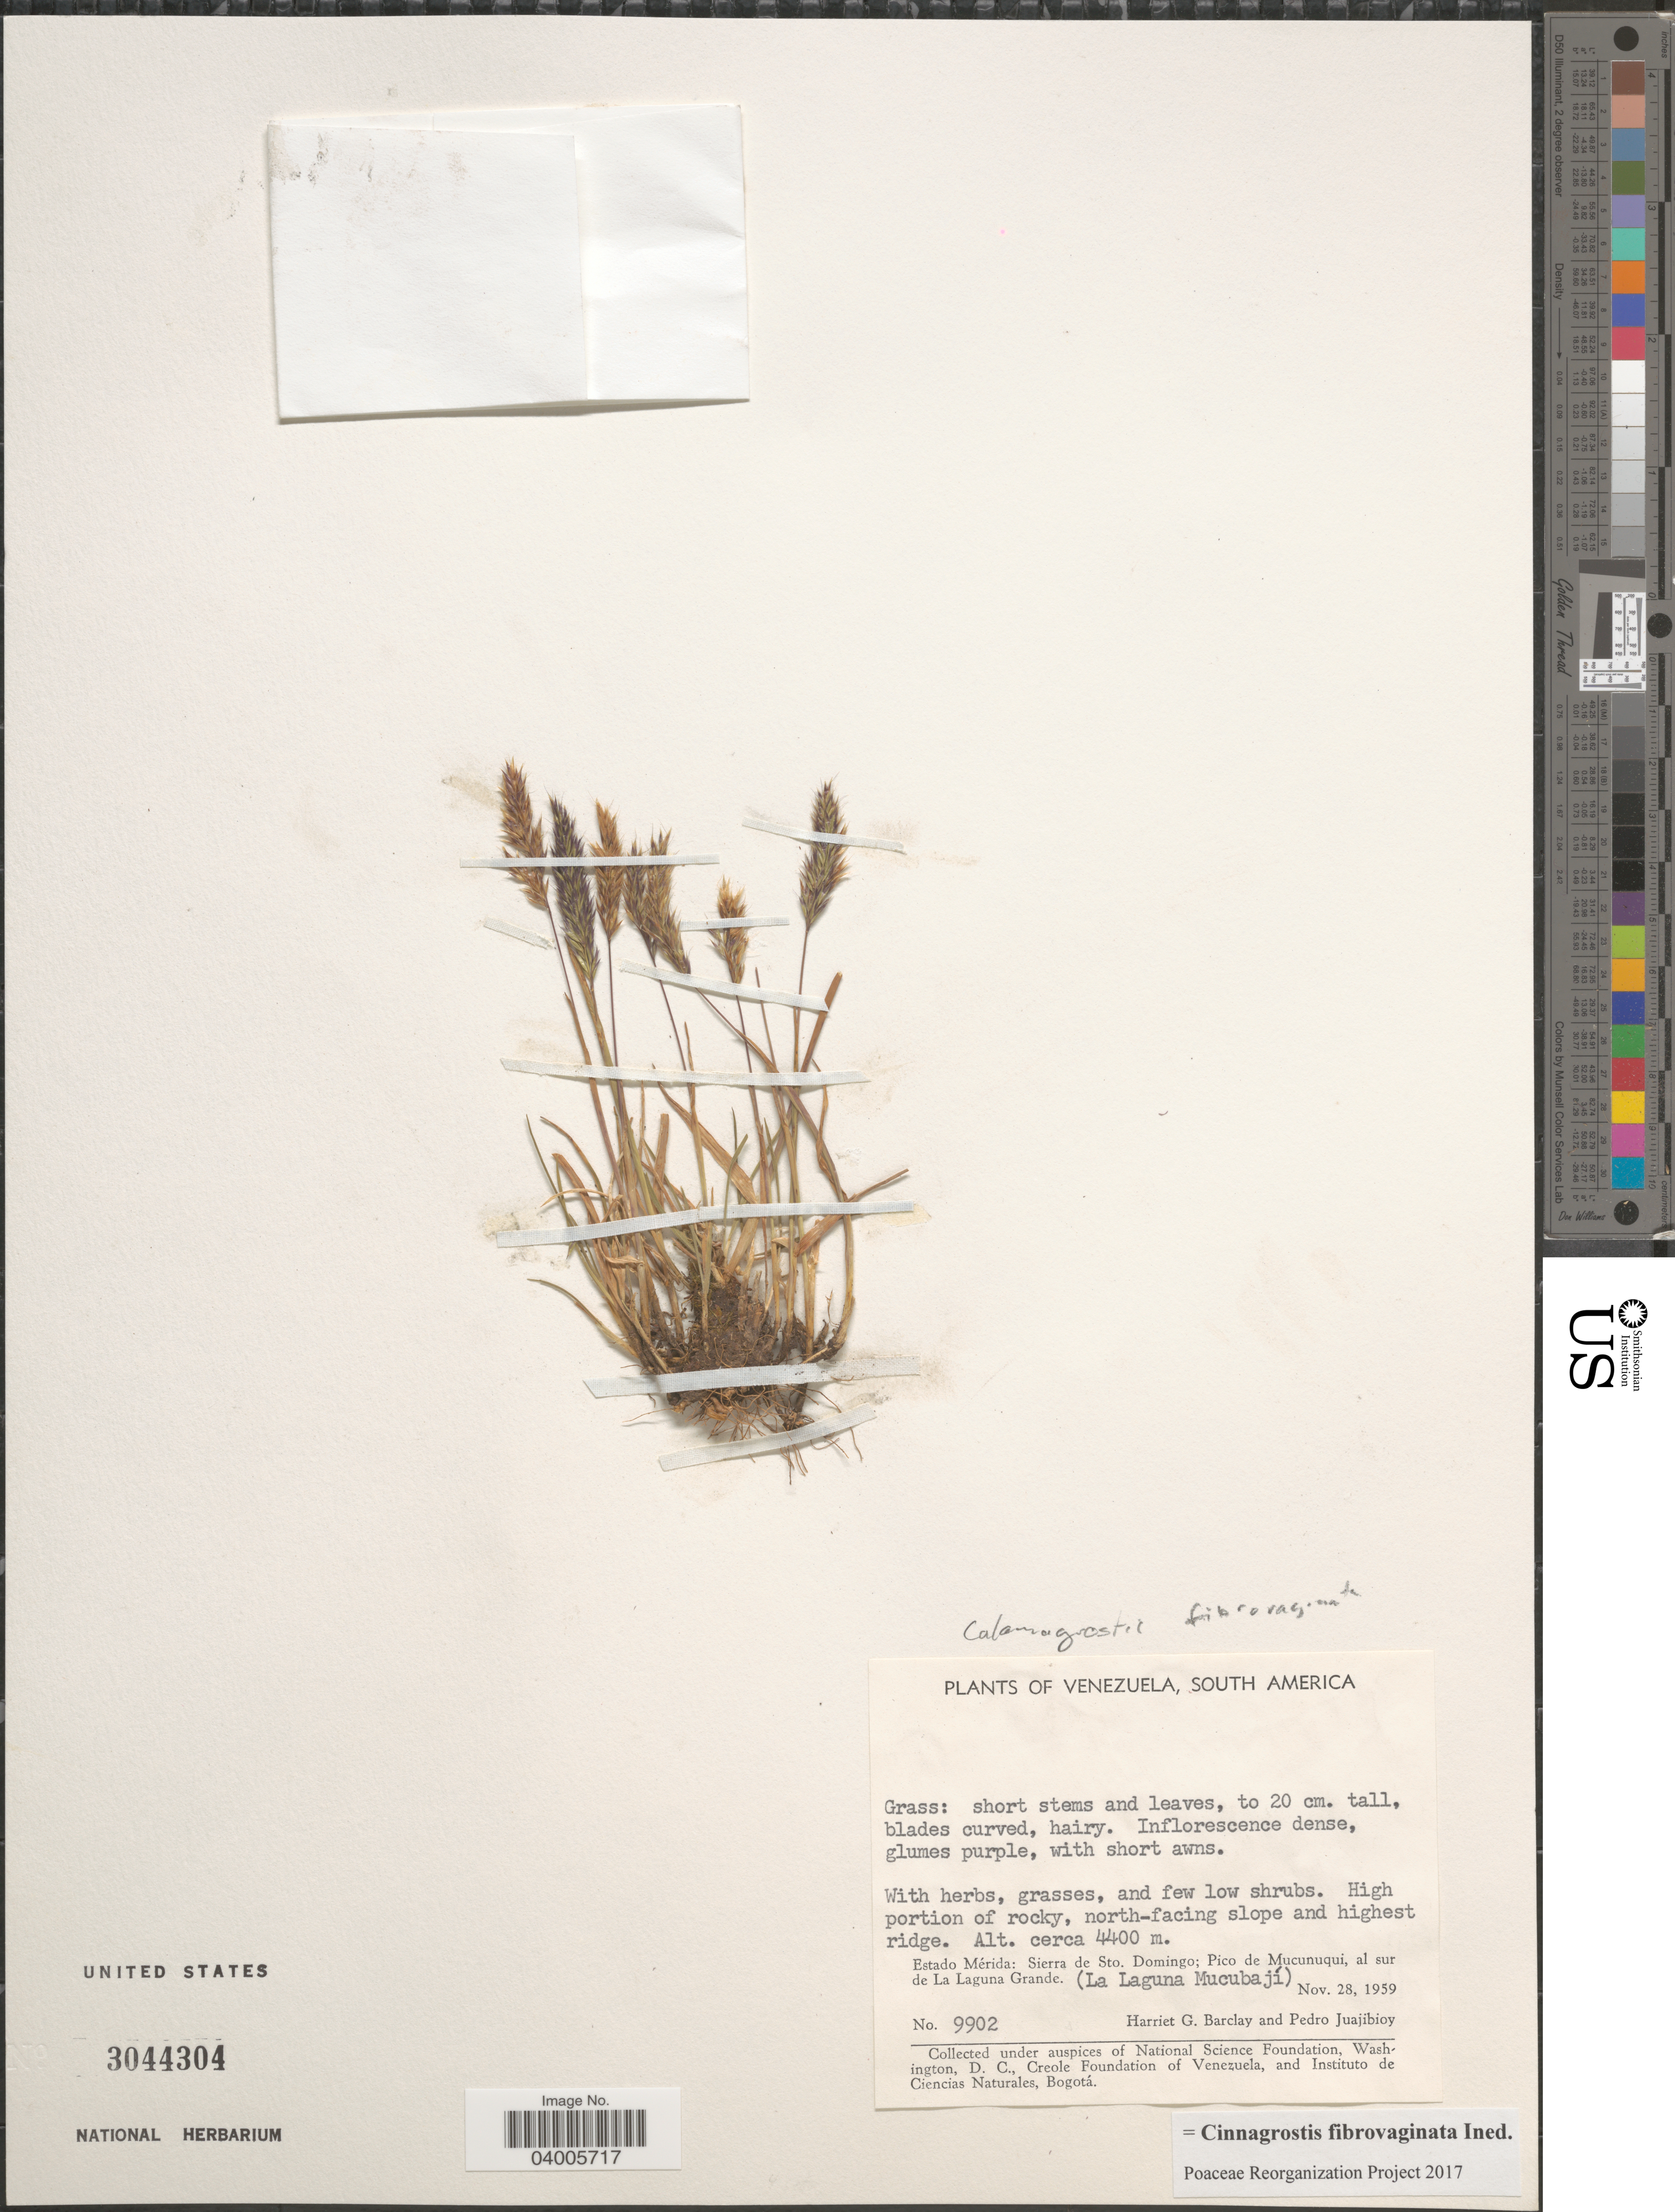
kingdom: Plantae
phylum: Tracheophyta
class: Liliopsida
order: Poales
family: Poaceae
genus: Cinnagrostis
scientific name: Cinnagrostis coarctata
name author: (Kunth) P.M. Peterson et al.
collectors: H. G. Barclay & P. Juajibioy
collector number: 9902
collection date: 1959-11-28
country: Venezuela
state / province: Merida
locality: High portion of rocky, north-facing slope and highest ridge. Sierra de Sto. Domingo; Pico de Mucunuqui, al sur de La Laguna Grande (La Laguna Mucubají).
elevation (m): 4400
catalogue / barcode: US 3044304